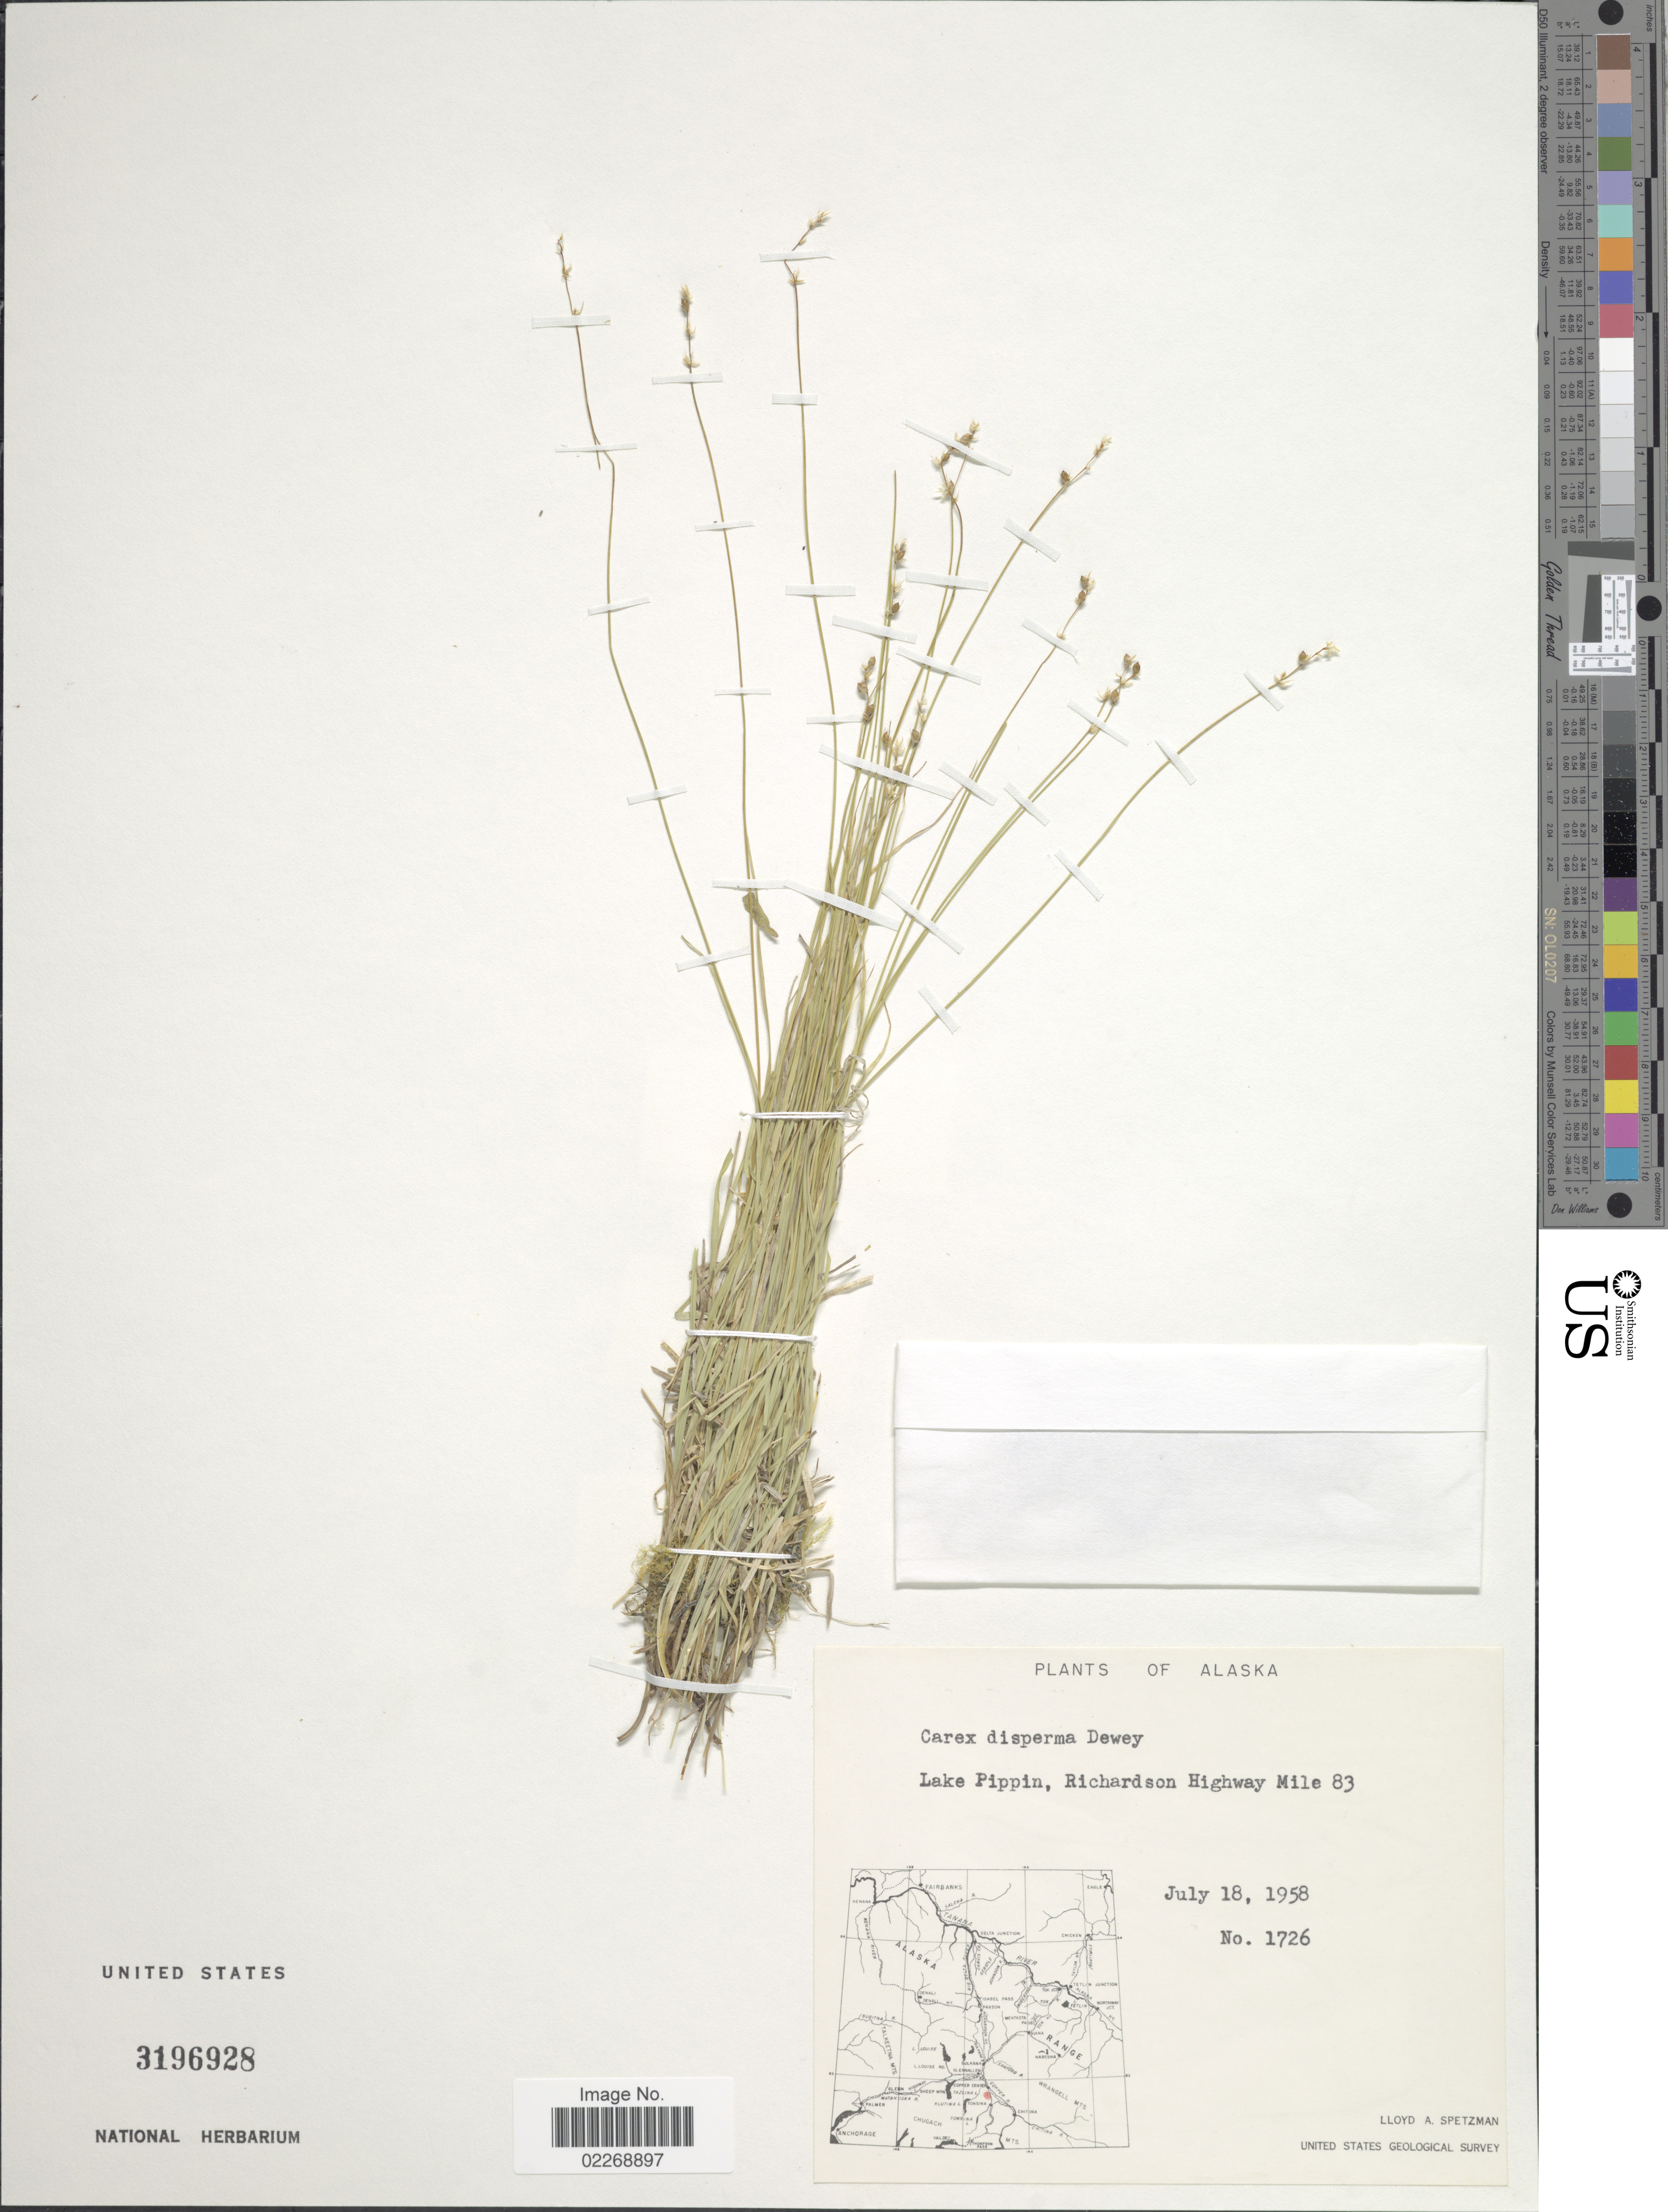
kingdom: Plantae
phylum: Tracheophyta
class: Liliopsida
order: Poales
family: Cyperaceae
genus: Carex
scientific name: Carex disperma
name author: Dewey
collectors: L. Spetzman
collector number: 1726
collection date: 1958-07-18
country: United States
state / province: Alaska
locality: Lake Pippin, Richardson Highway Mile 83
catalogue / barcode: US 3196928